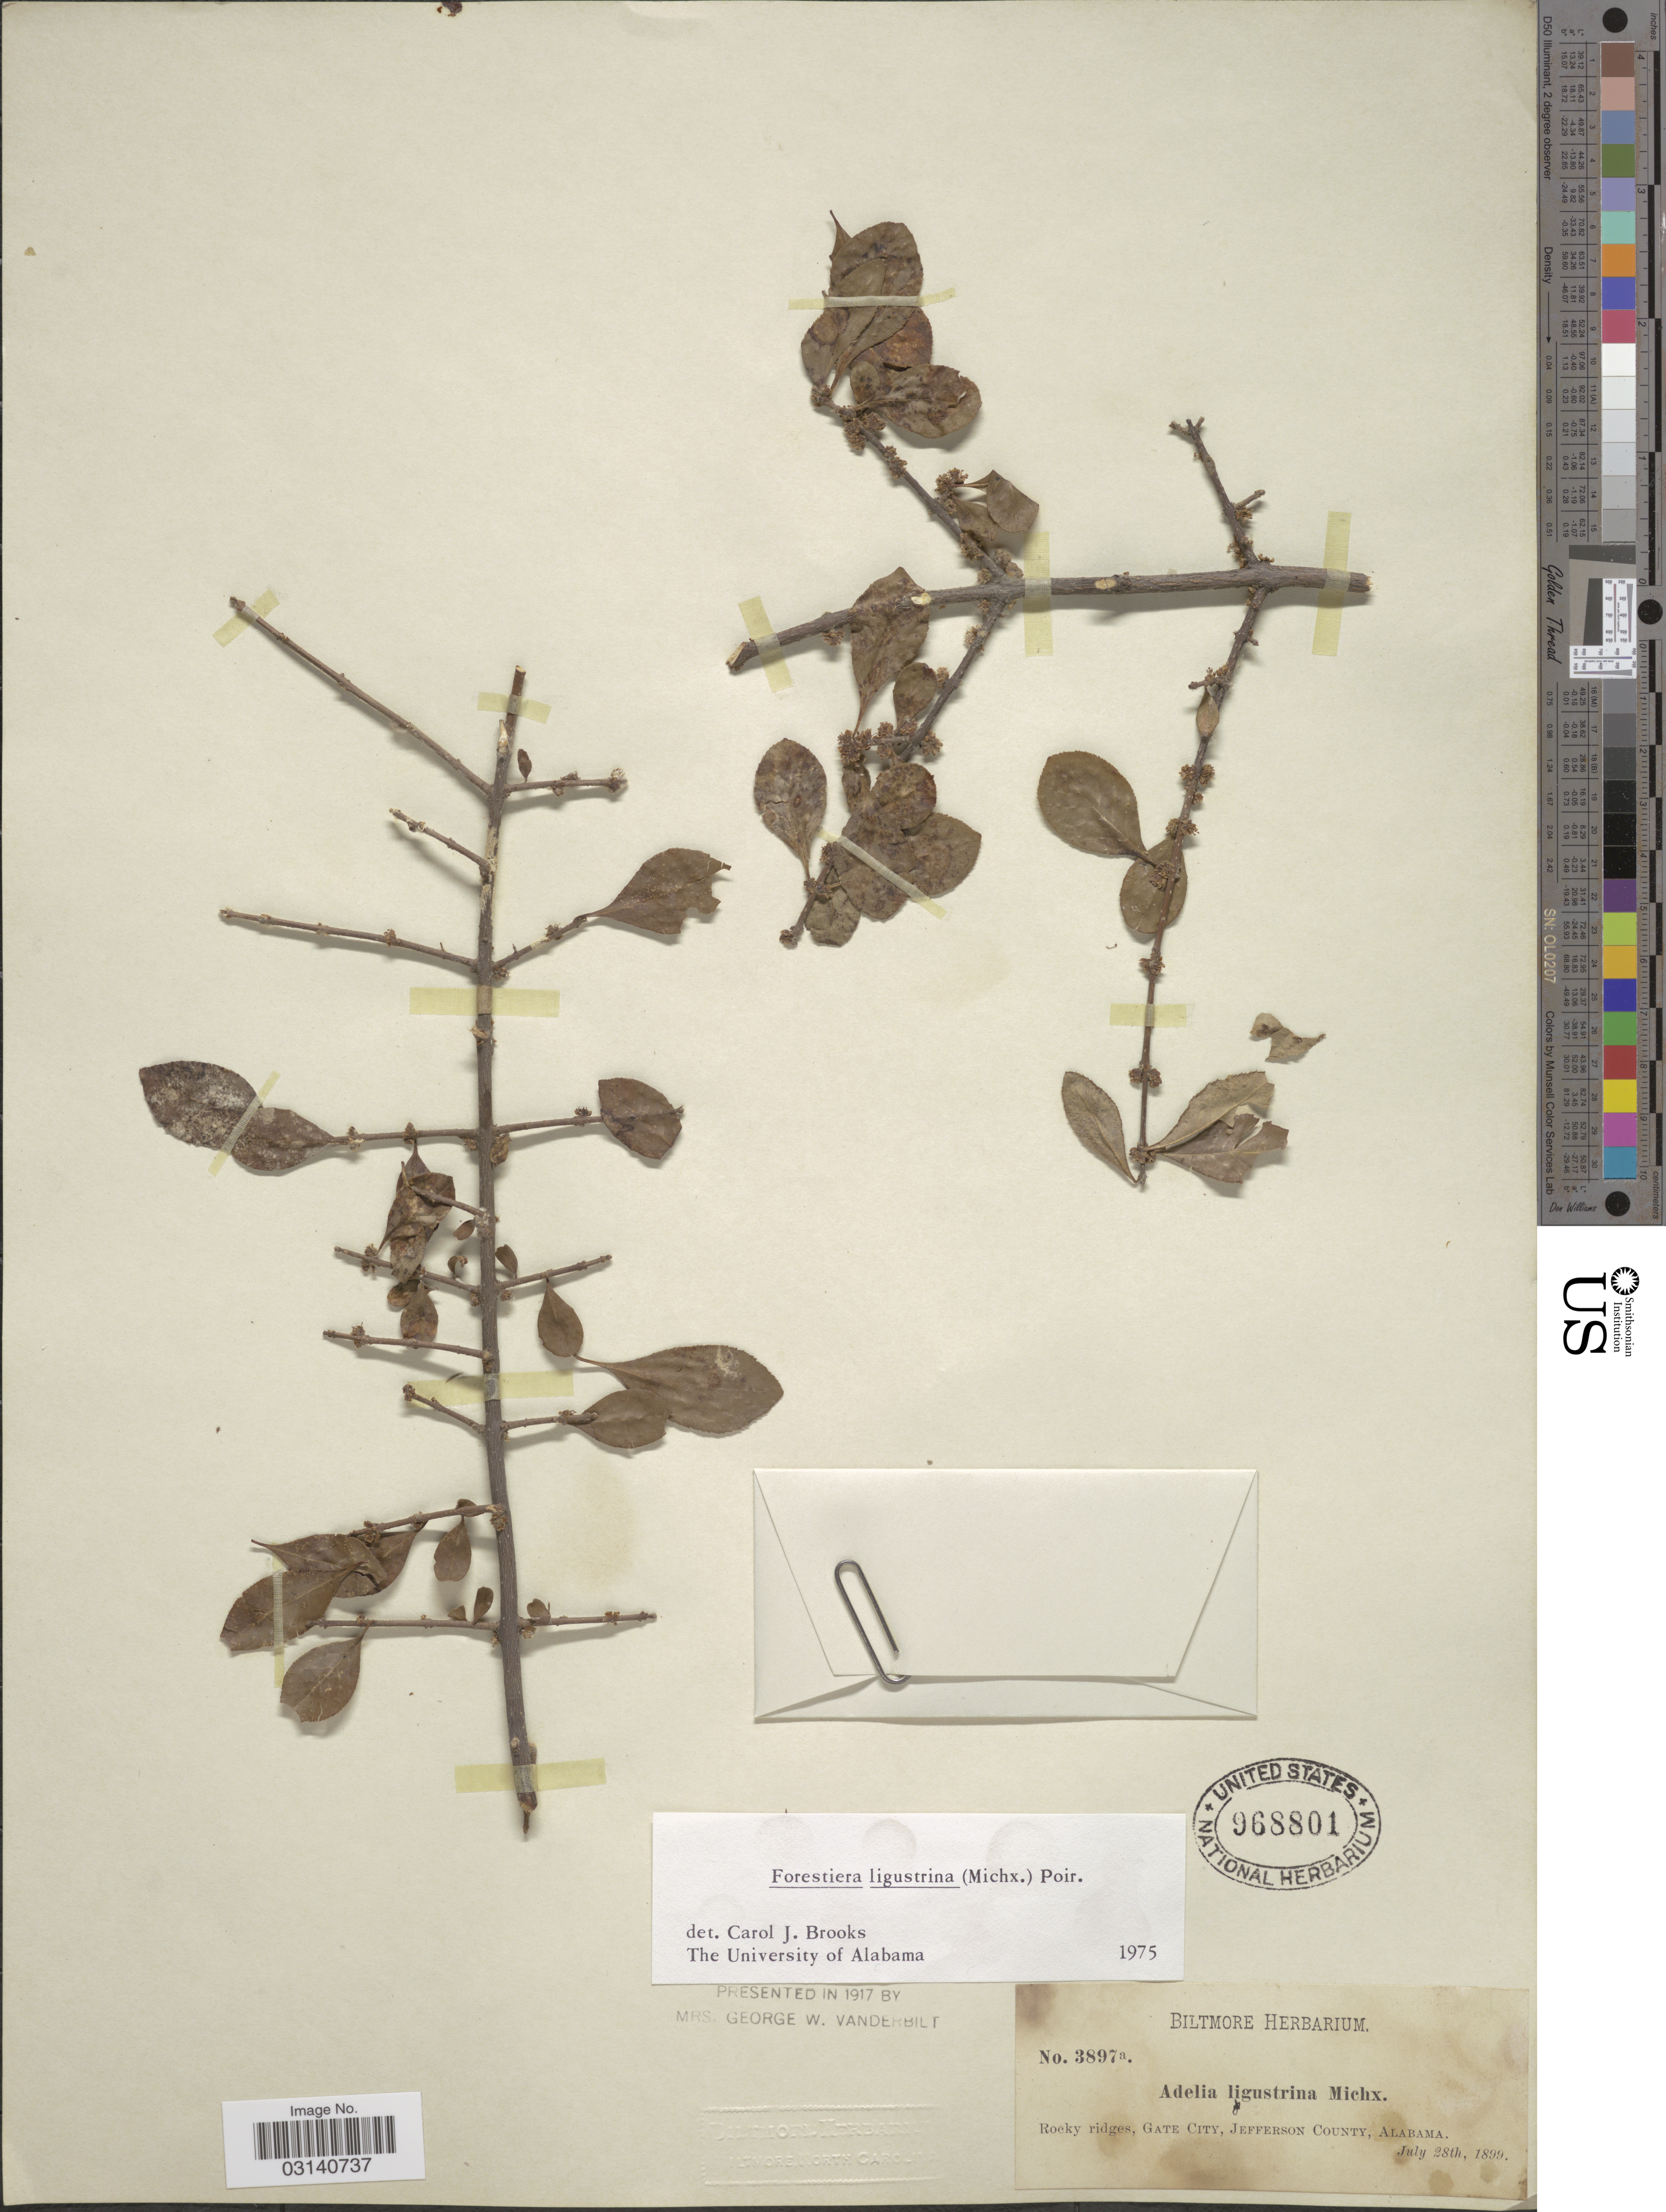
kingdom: Plantae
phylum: Tracheophyta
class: Magnoliopsida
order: Lamiales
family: Oleaceae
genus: Forestiera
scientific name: Forestiera ligustrina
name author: (Michx.) Poir.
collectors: ex herb. Biltmore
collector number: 3897a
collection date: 1899-07-28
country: United States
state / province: Alabama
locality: Rocky ridges, Gate City, Jefferson County, Alabama.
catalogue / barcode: US 968801